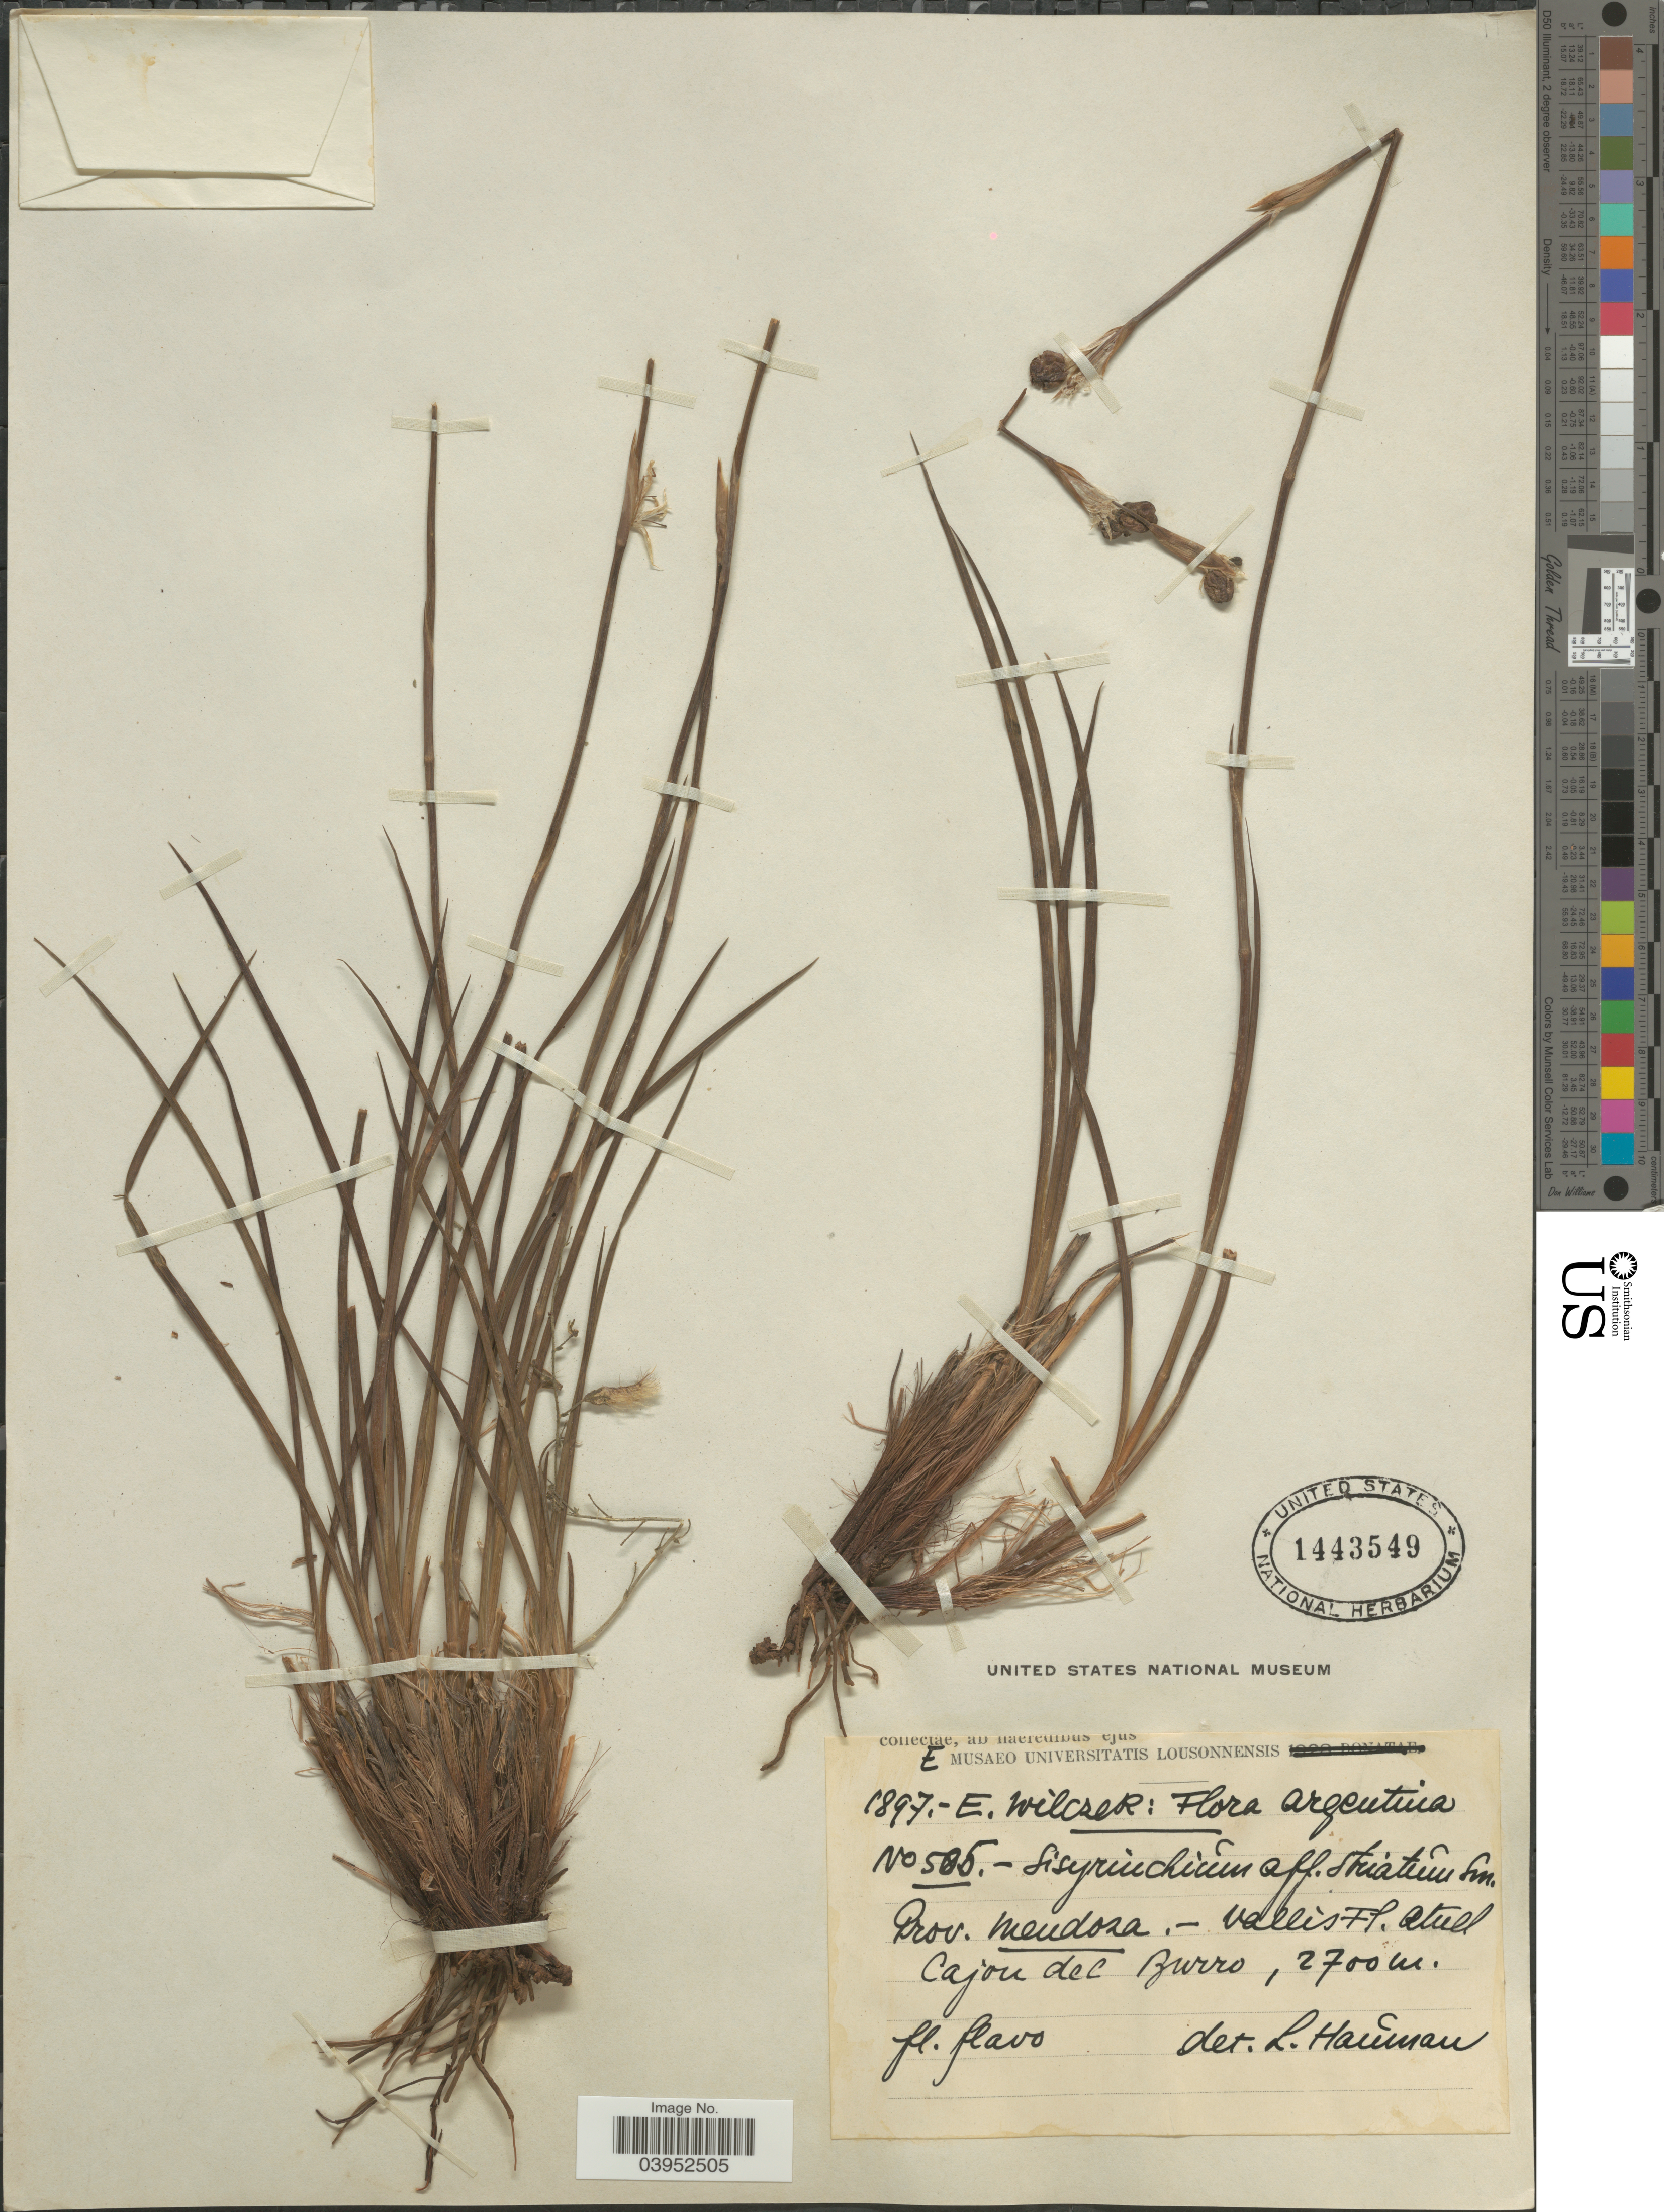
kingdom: Plantae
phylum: Tracheophyta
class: Liliopsida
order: Asparagales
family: Iridaceae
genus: Sisyrinchium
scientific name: Sisyrinchium striatum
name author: Sm.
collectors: E. Wilczek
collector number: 505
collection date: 1897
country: Argentina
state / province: Mendoza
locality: Vallis Fl. Atuel. Cajon del Burro.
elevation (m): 2700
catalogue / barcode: US 1443549